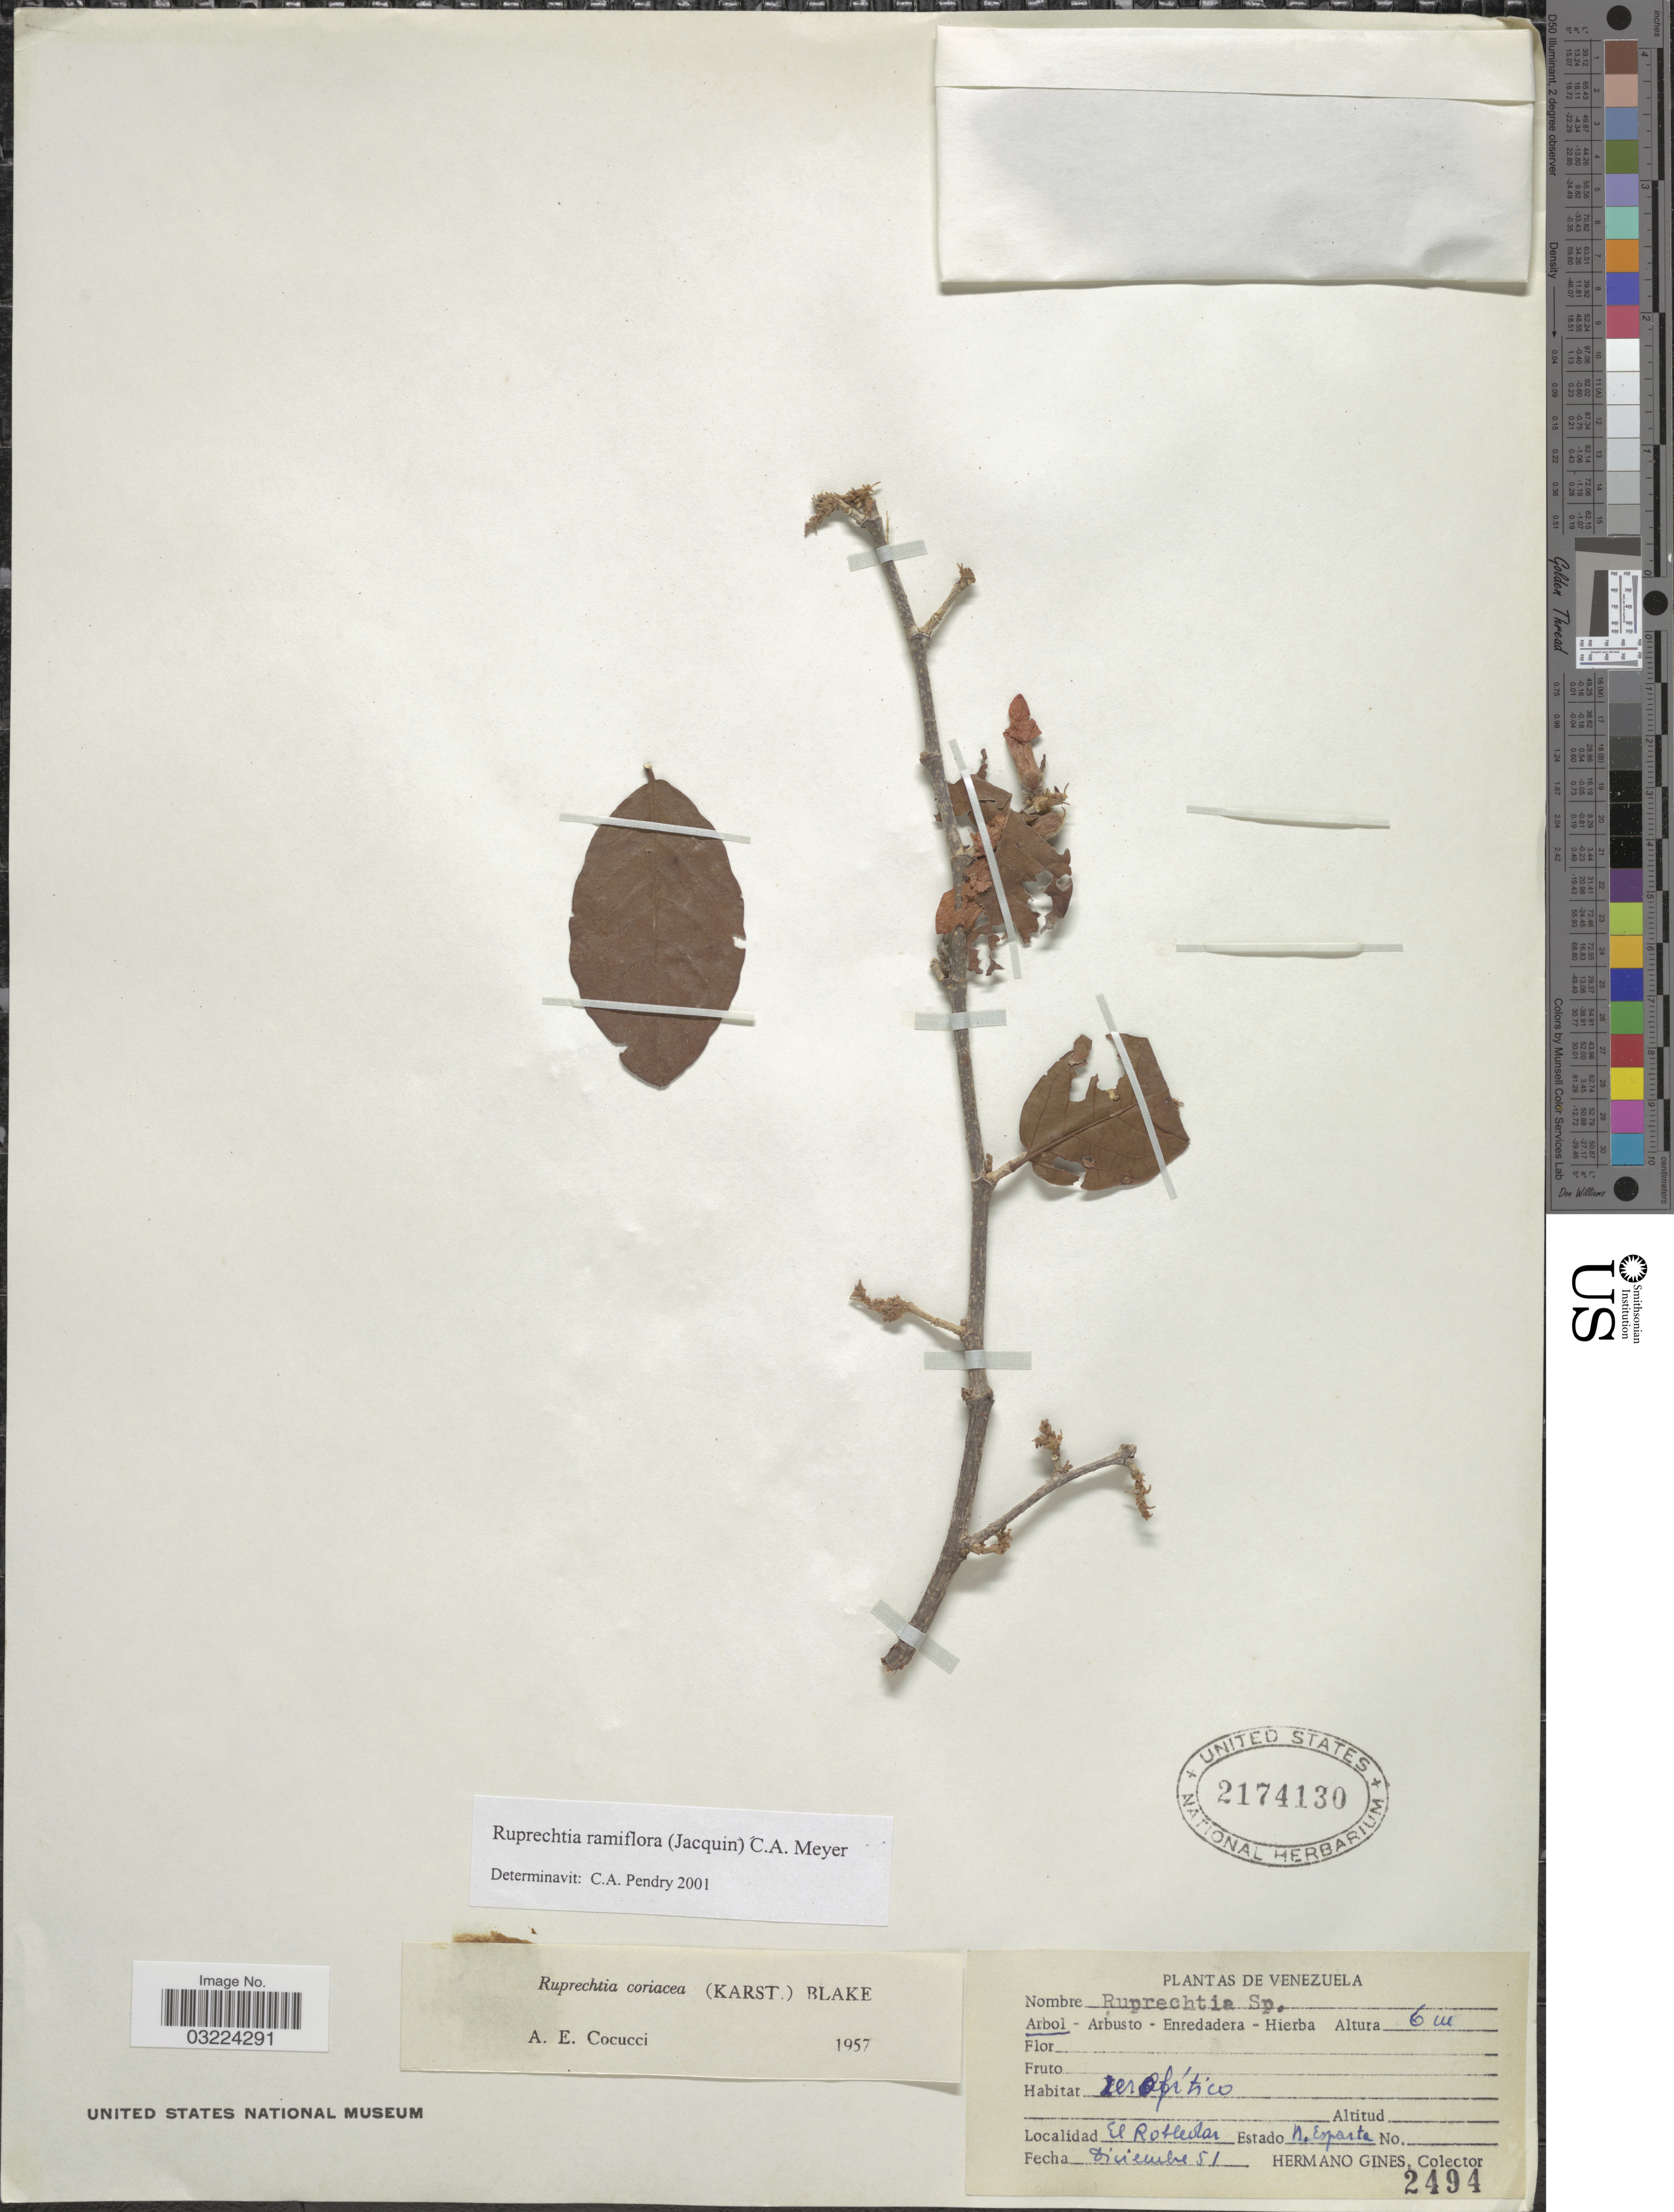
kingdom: Plantae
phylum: Tracheophyta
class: Magnoliopsida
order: Caryophyllales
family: Polygonaceae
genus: Ruprechtia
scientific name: Ruprechtia ramiflora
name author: (Jacq.) C.A. Mey.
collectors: Bro. Gines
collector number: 2494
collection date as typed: Transcribed d/m/y: /12/51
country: Venezuela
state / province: Nueva Esparta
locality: El Robledar [Robledal], Estado N. Esparta [State of Nueva Esparta]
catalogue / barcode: US 2174130